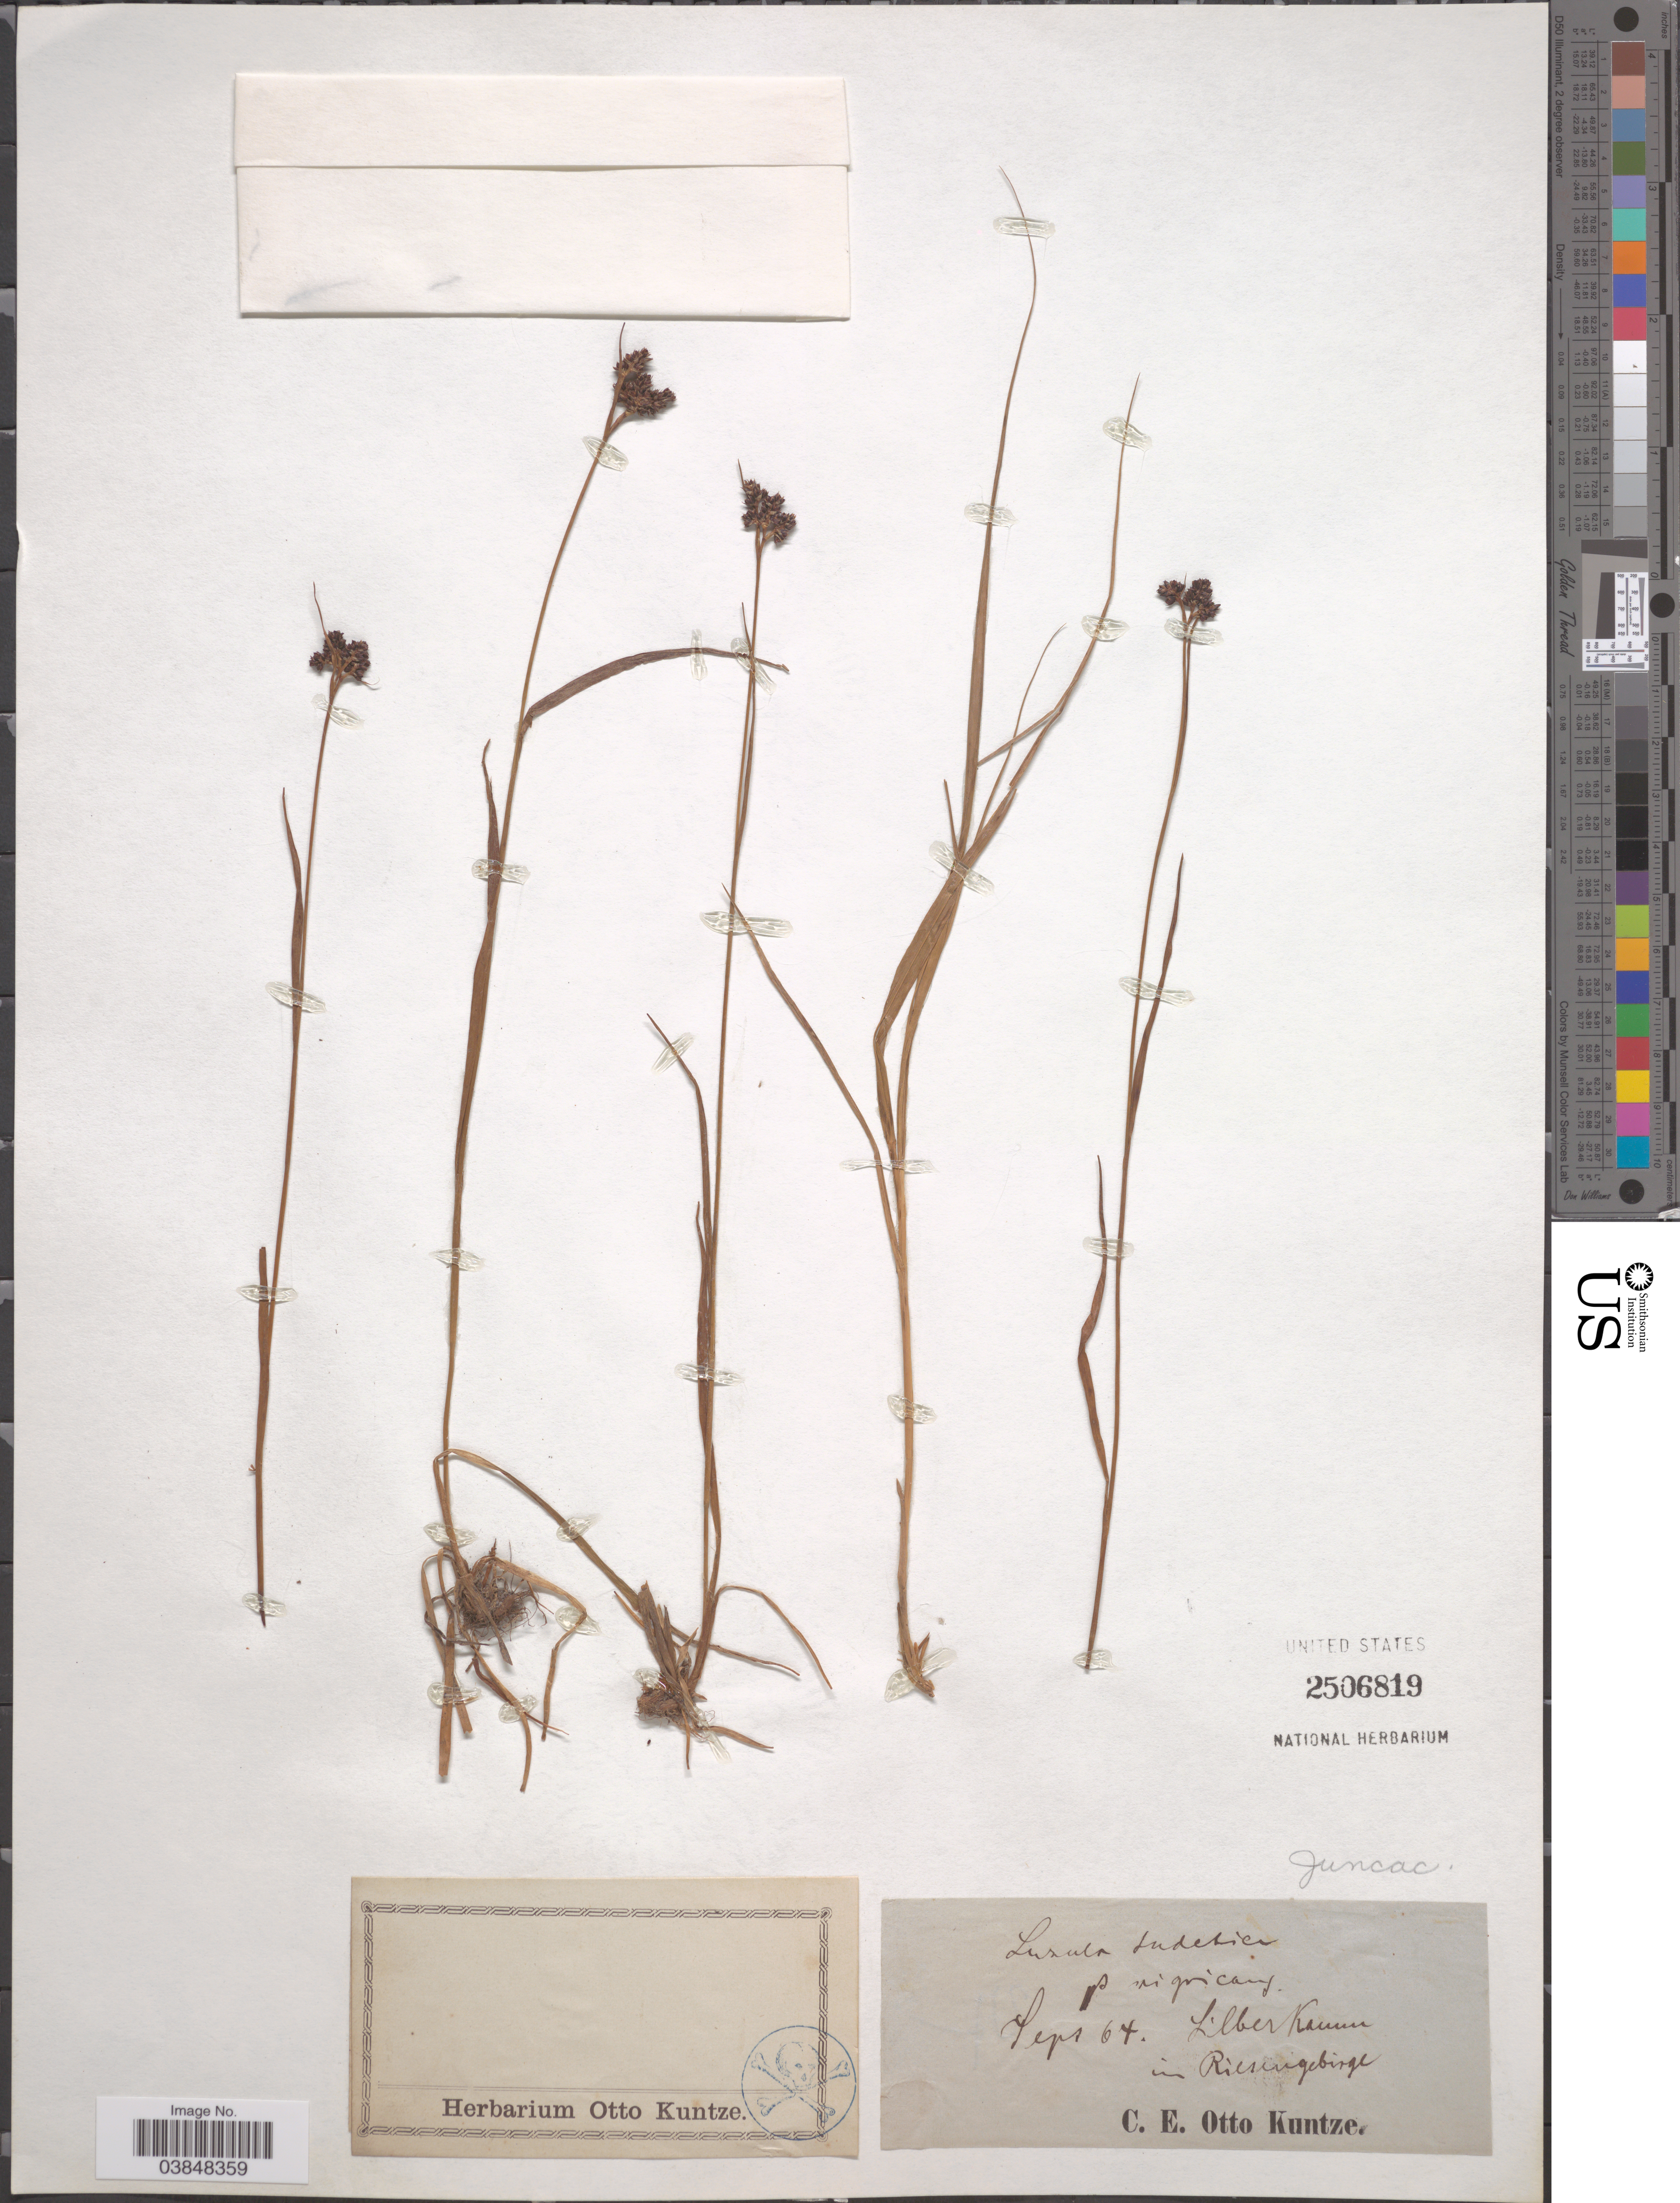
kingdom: Plantae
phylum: Tracheophyta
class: Liliopsida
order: Poales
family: Juncaceae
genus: Luzula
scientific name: Luzula sudetica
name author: (Willd.) Schult.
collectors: C.E.O. Kuntze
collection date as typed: Transcribed d/m/y: /9/64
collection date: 1864-09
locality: Libberkaum in Riesengebirge.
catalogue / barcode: US 2506819